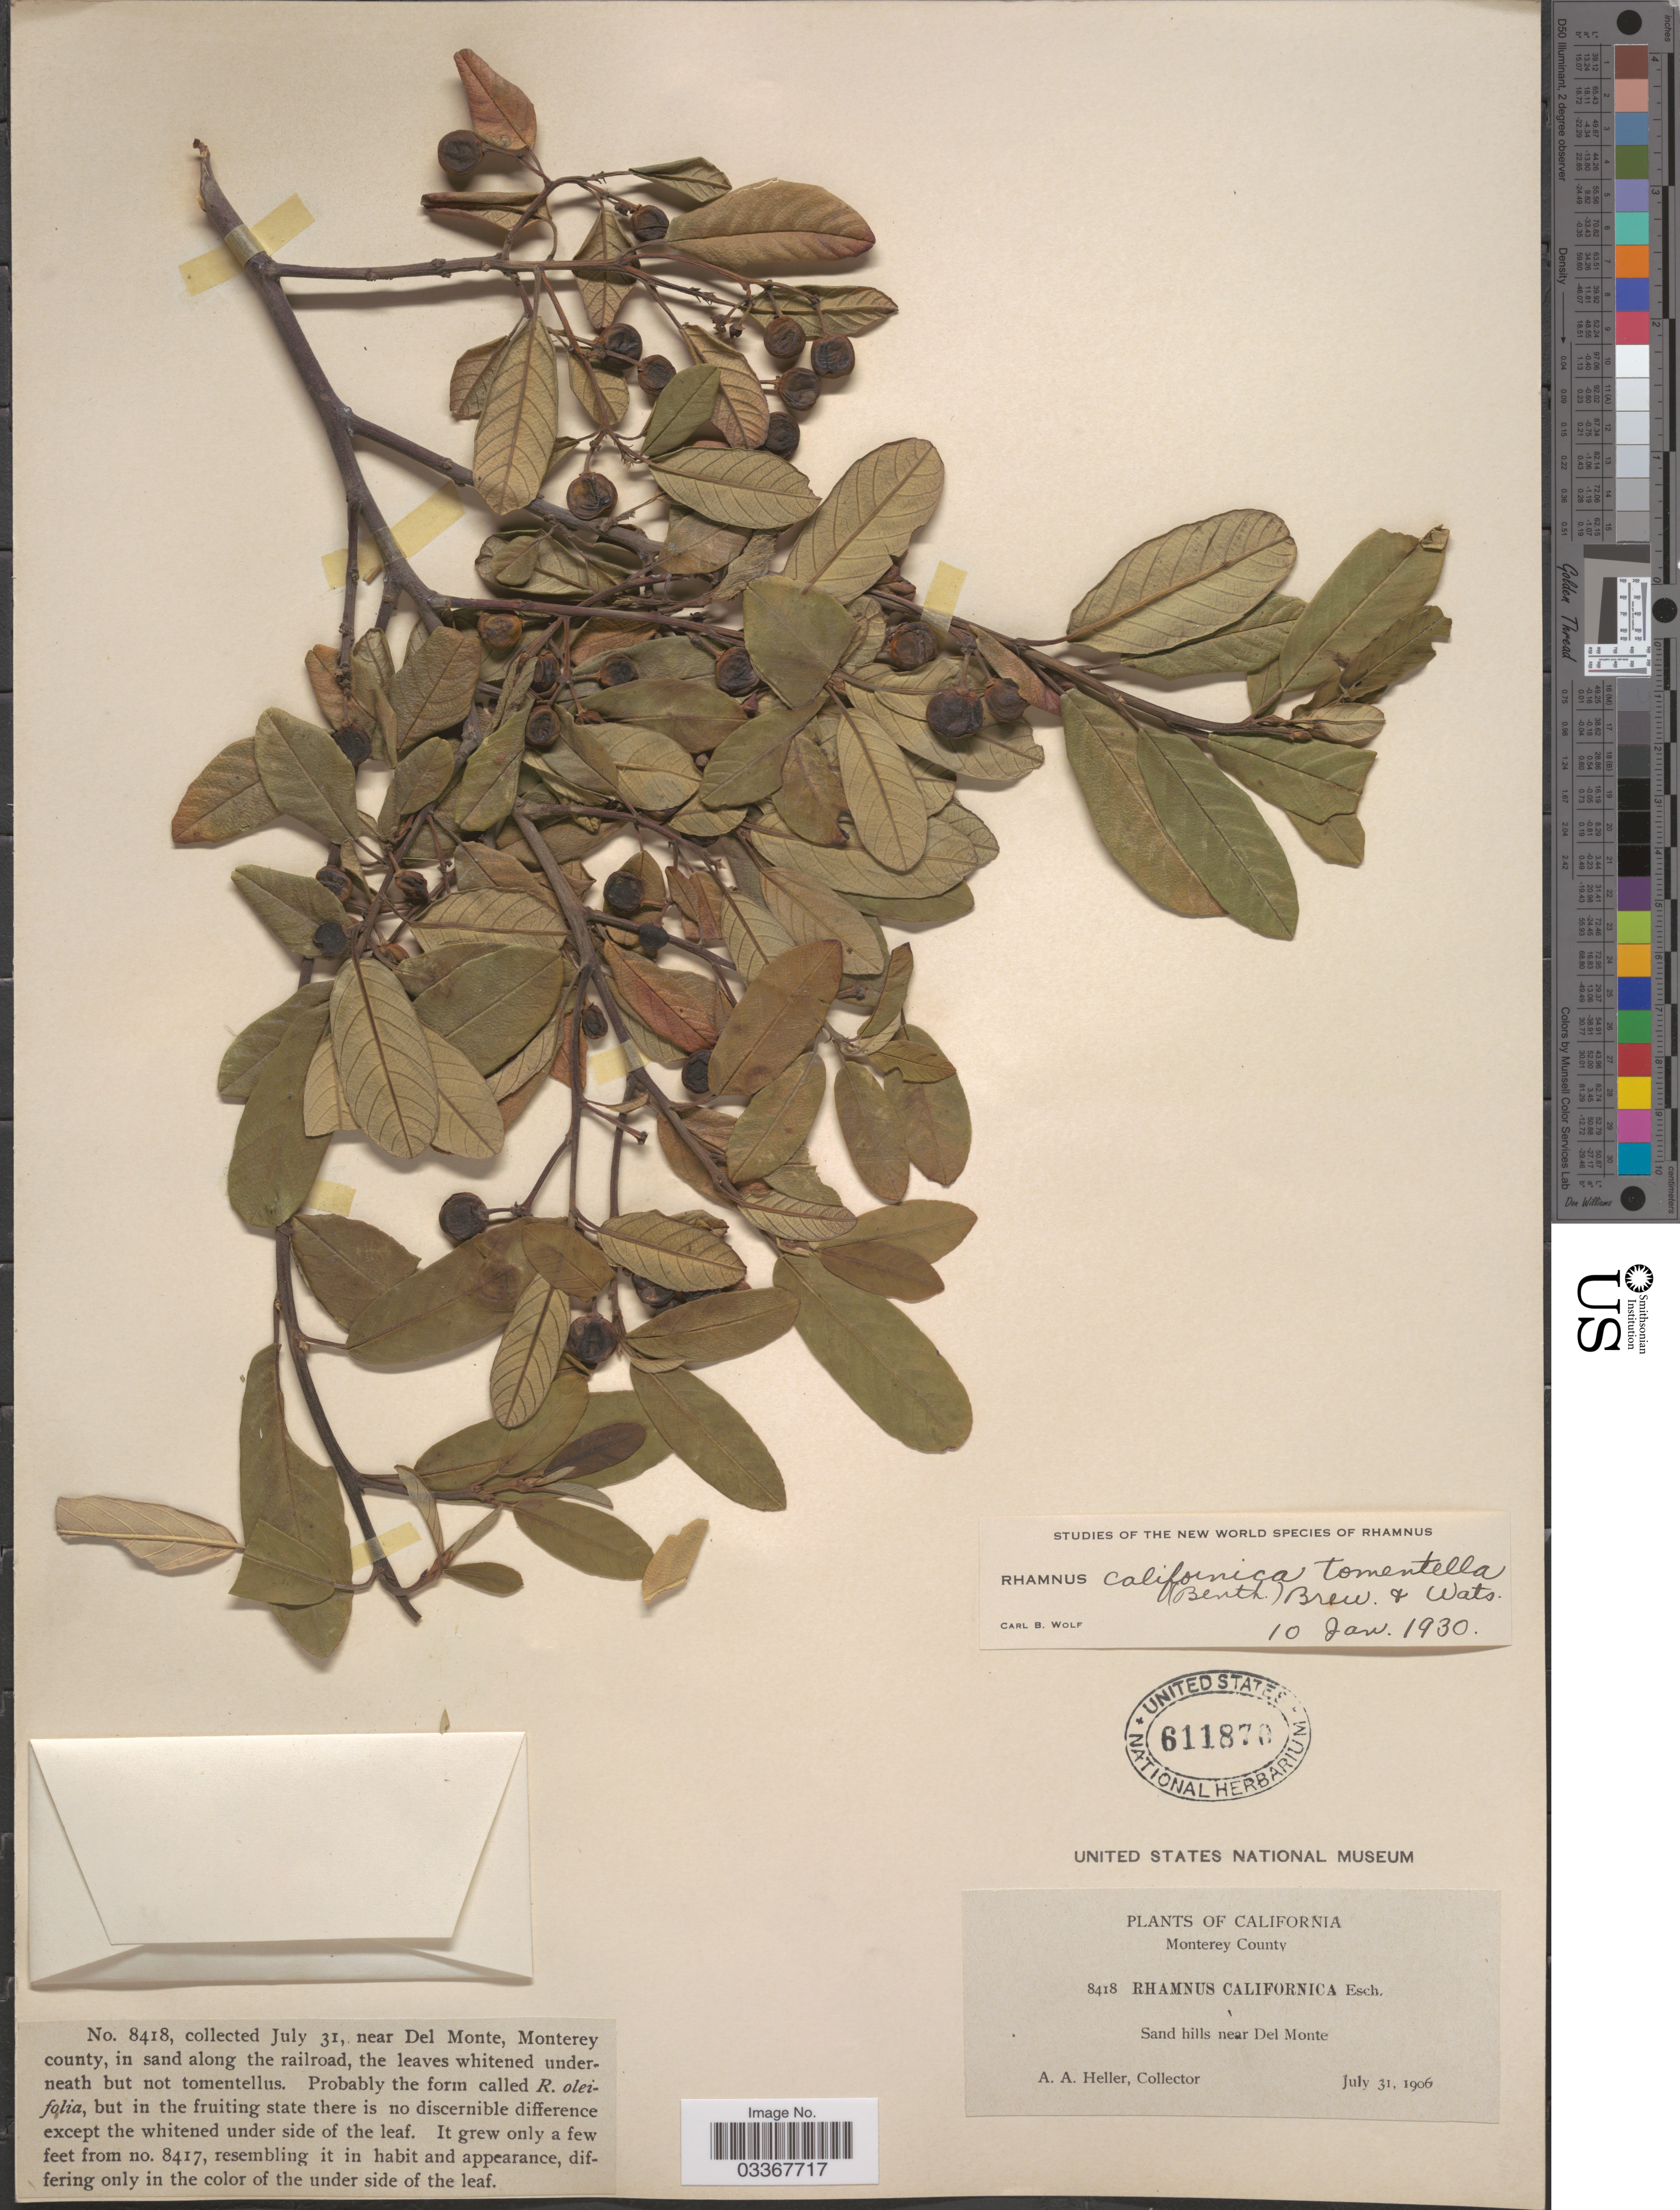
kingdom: Plantae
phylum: Tracheophyta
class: Magnoliopsida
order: Rosales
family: Rhamnaceae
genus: Frangula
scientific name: Frangula californica subsp. tomentella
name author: (Benth.) Kartesz & Gandhi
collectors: A. A. Heller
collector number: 8418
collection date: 1906-07-31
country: United States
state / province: California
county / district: Monterey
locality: Monterey County, Sand hills near Del Monte.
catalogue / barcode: US 611870